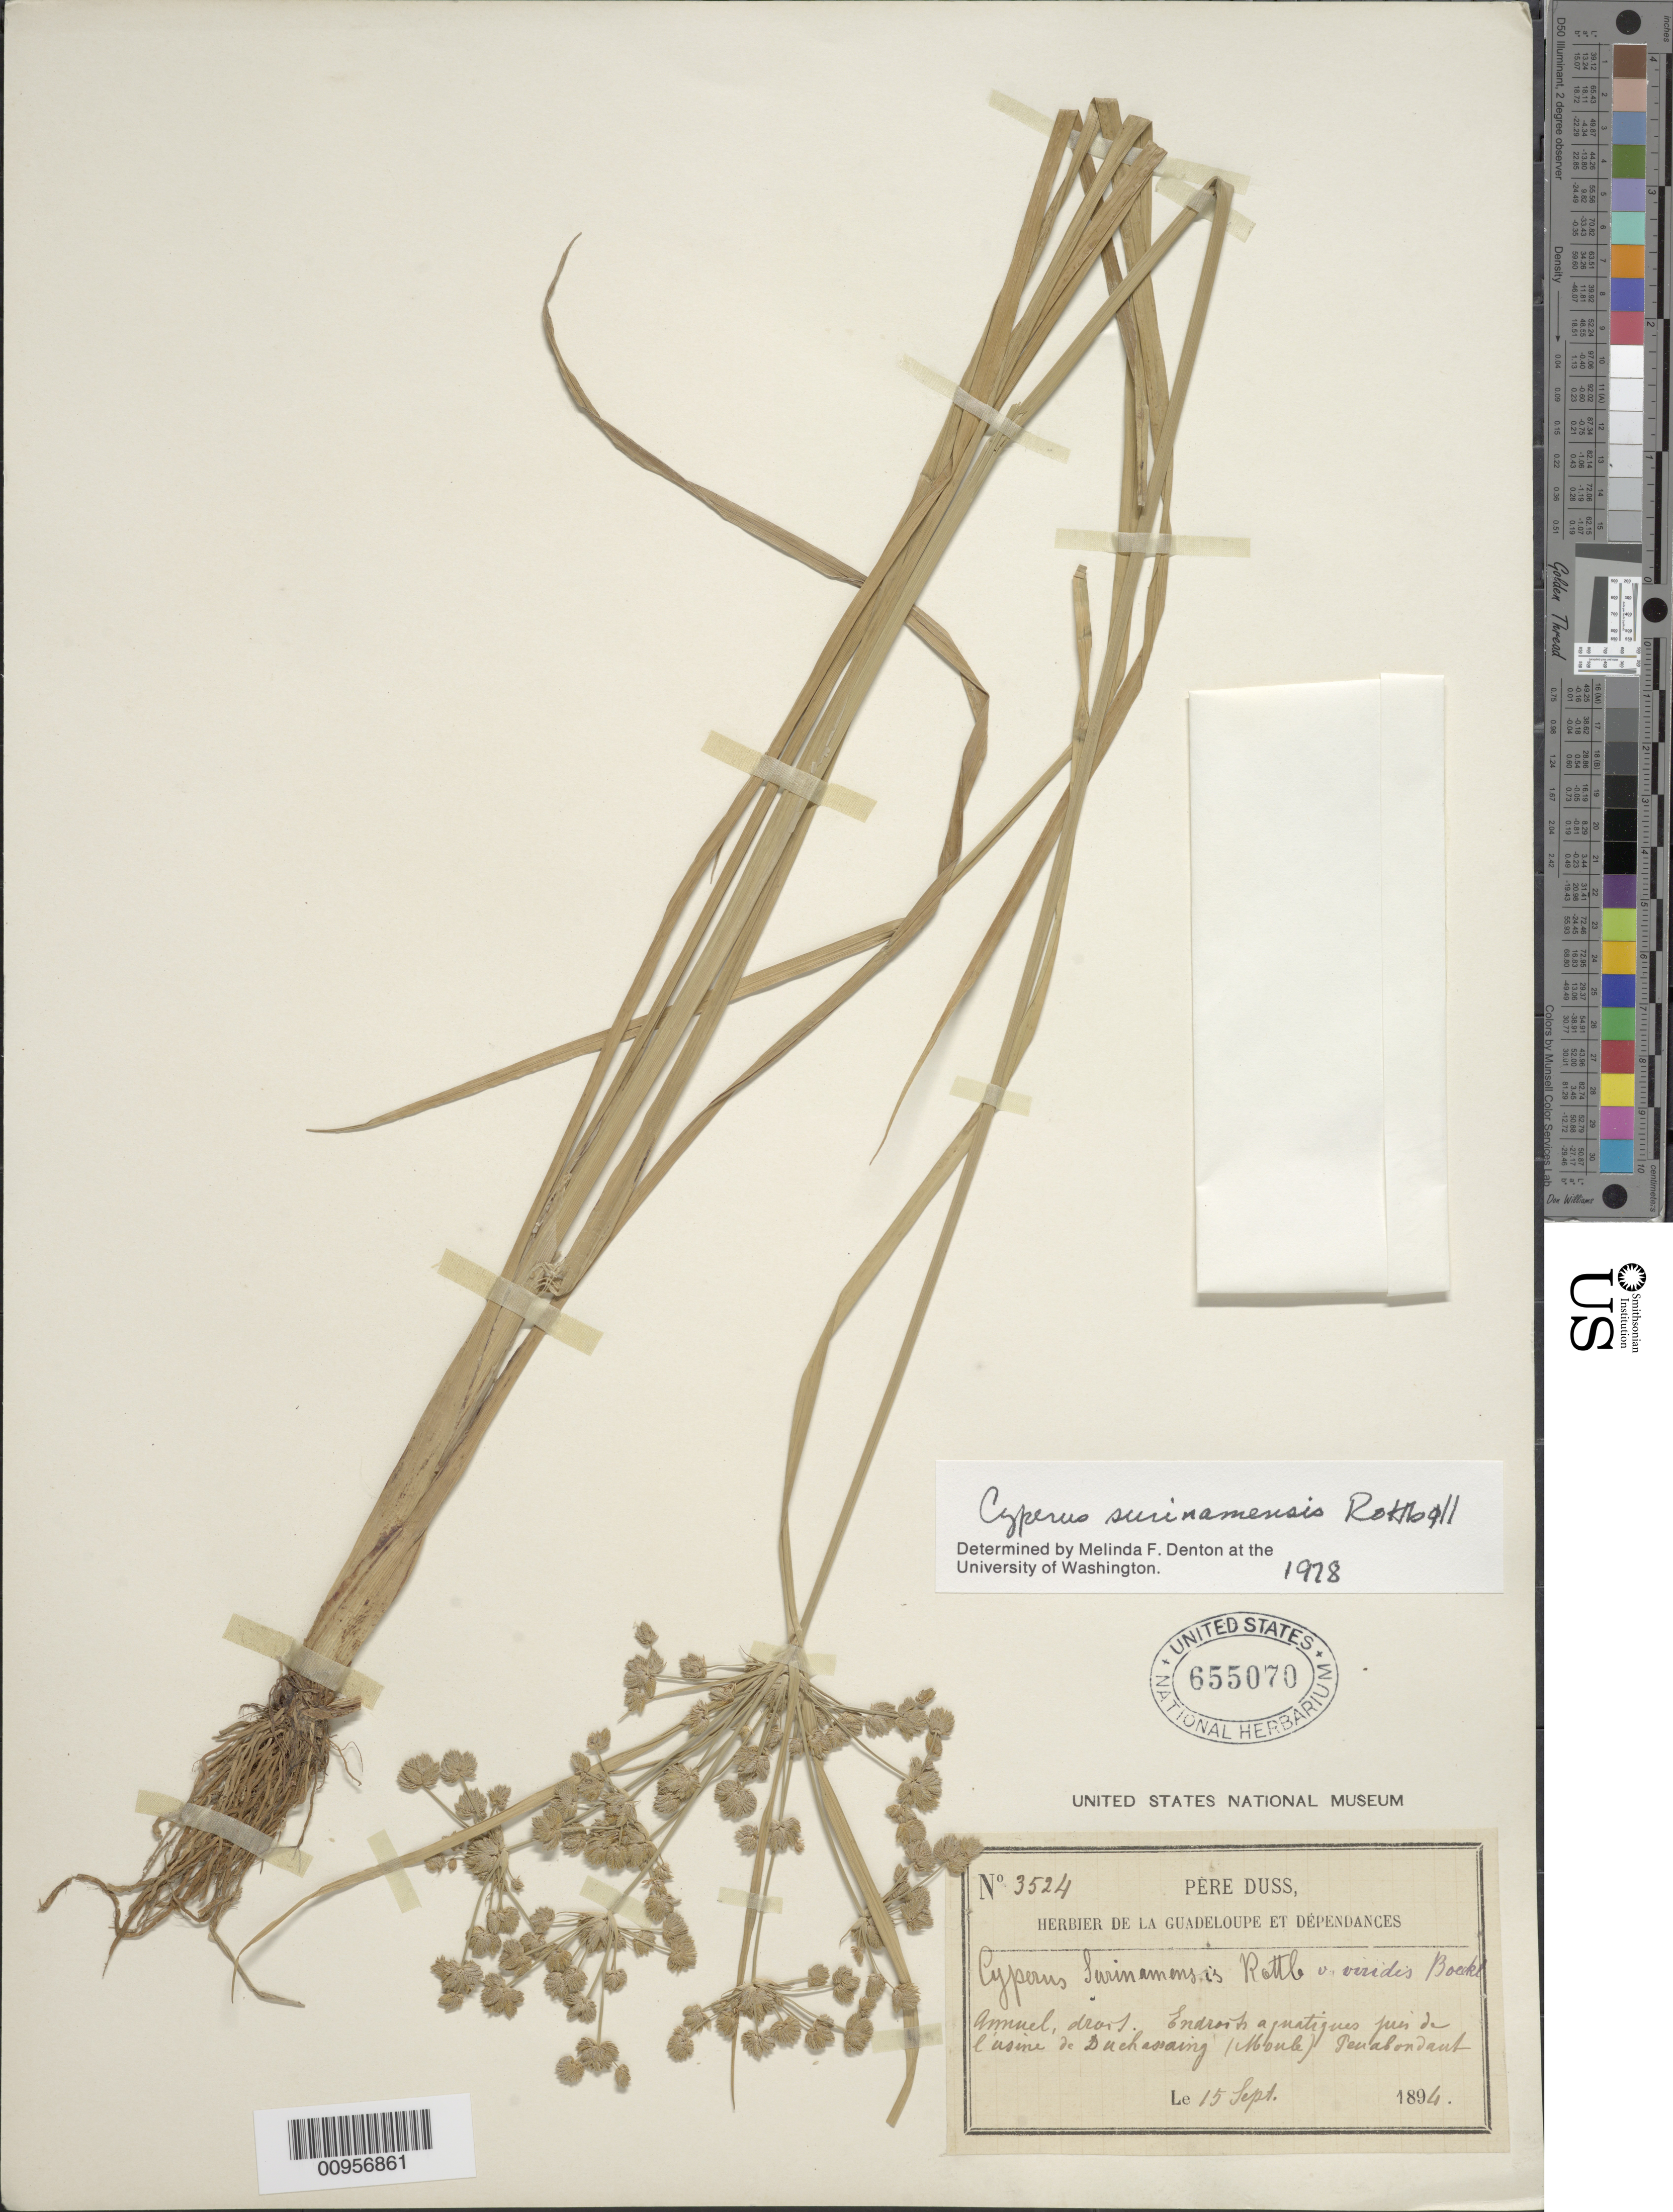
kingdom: Plantae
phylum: Tracheophyta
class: Liliopsida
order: Poales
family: Cyperaceae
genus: Cyperus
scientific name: Cyperus surinamensis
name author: Rottb.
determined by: Denton, M. F.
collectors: Père Duss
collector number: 3524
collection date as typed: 15 Sep 1894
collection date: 1894-09-15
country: Guadeloupe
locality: De "Duchassaing", Moule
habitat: "endroits aquatiques pres de l'asine"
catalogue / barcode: US 655070